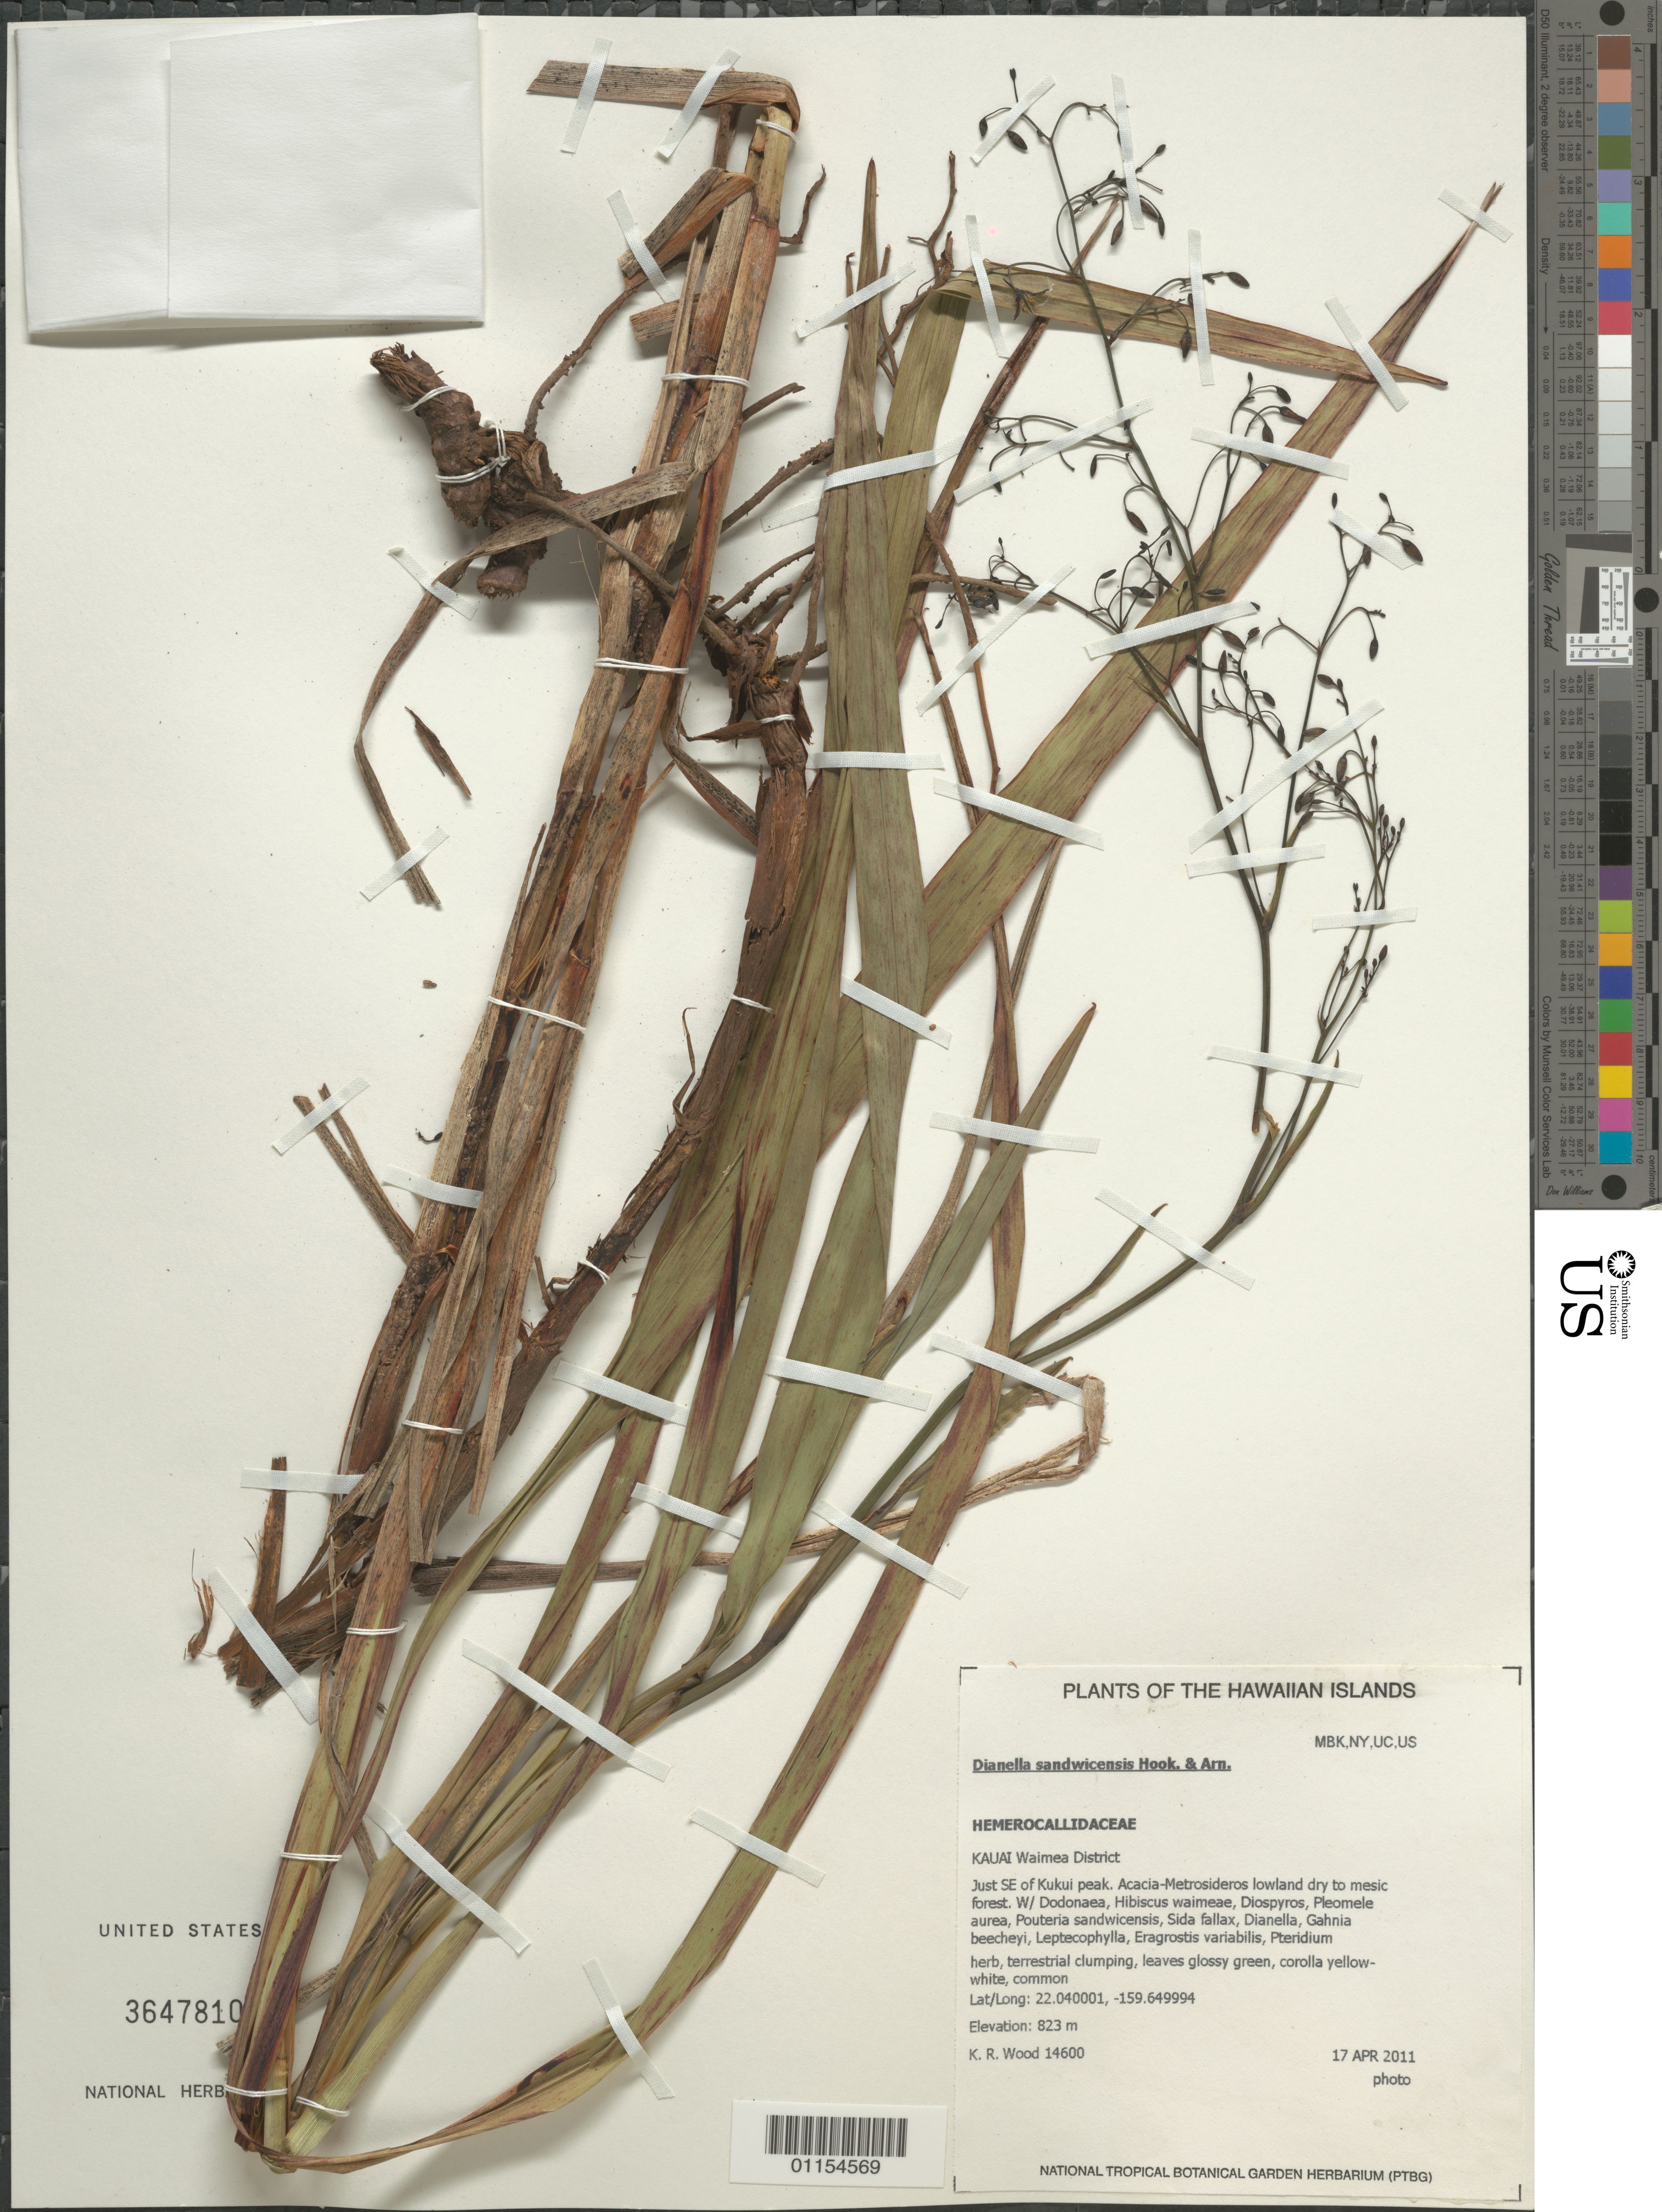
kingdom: Plantae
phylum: Tracheophyta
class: Liliopsida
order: Asparagales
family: Asphodelaceae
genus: Dianella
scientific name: Dianella sandwicensis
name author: Hook. & Arn.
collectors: K. R. Wood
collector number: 14600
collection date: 2011-04-17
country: United States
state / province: Hawaii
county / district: Kauai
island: Kaua'i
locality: Waimea district, just SE of Kukui Peak.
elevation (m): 823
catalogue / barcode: US 3647810